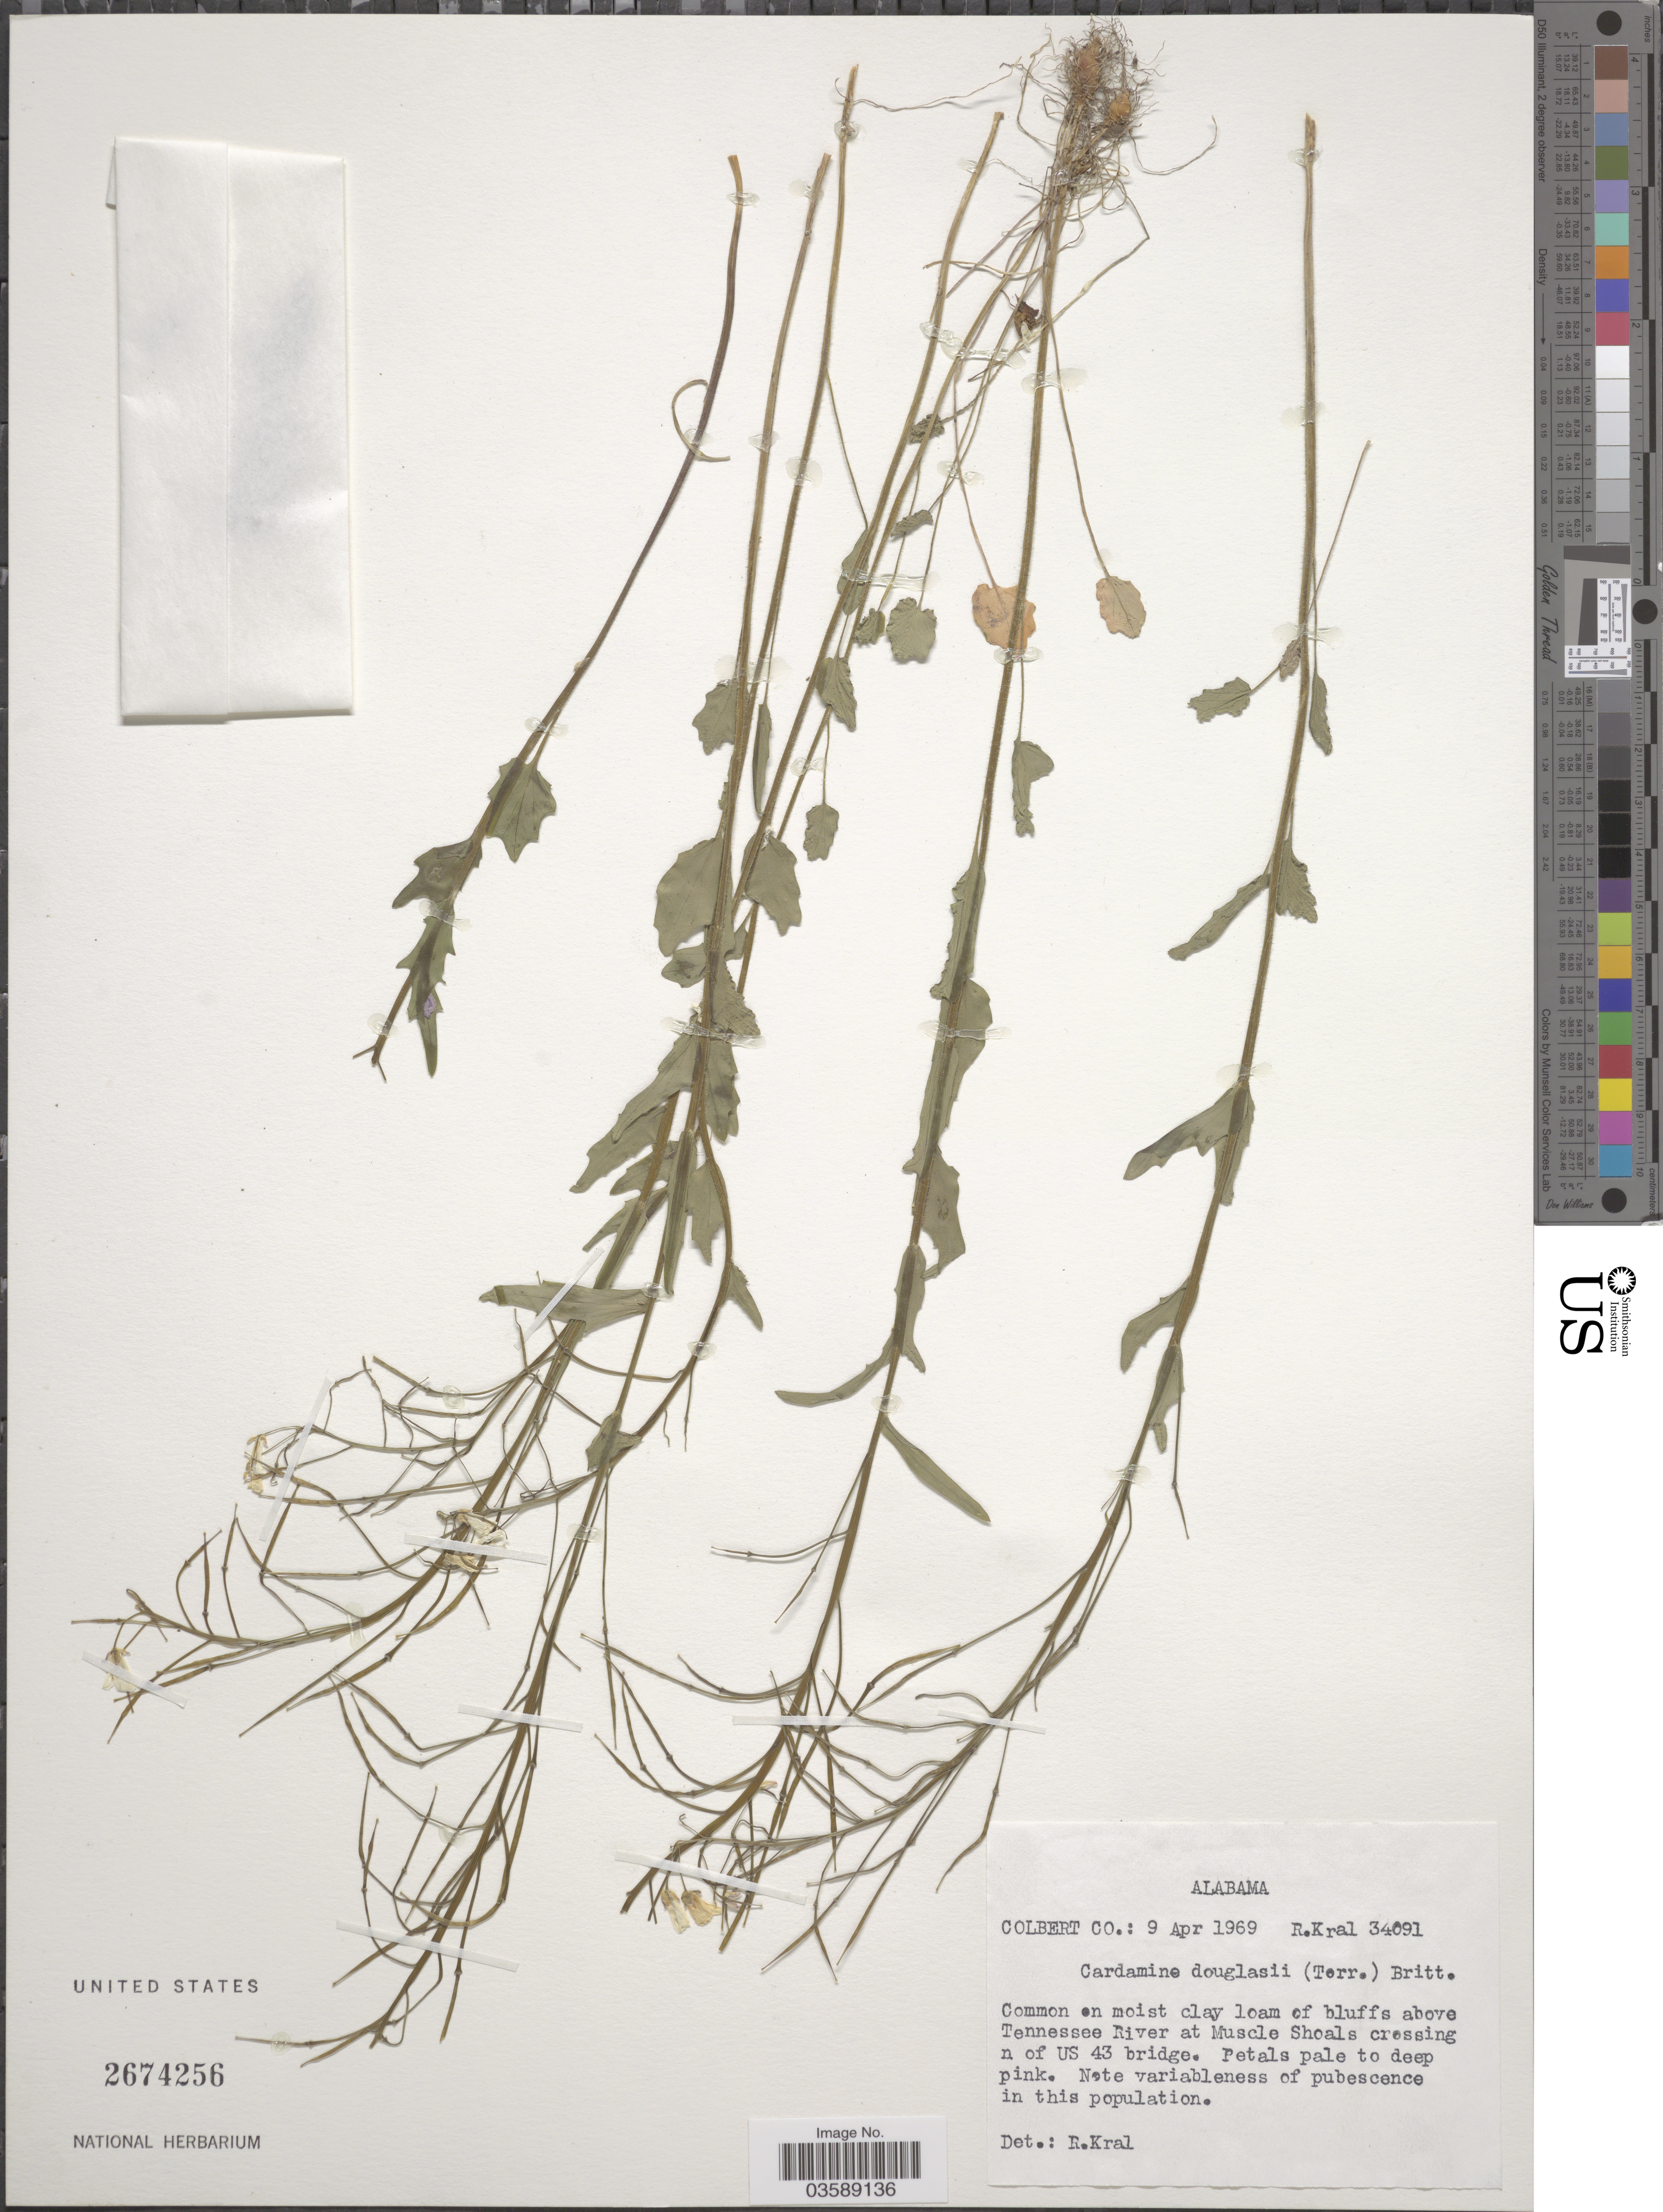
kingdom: Plantae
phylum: Tracheophyta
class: Magnoliopsida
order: Brassicales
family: Brassicaceae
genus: Cardamine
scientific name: Cardamine douglassii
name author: Britton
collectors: R. Kral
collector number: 34091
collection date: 1969-04-09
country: United States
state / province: Alabama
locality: Colbert Co. Common on moist clay loam of bluffs above Tennessee River at Muscle Shoals crossing n of US 43 bridge.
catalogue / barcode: US 2674256